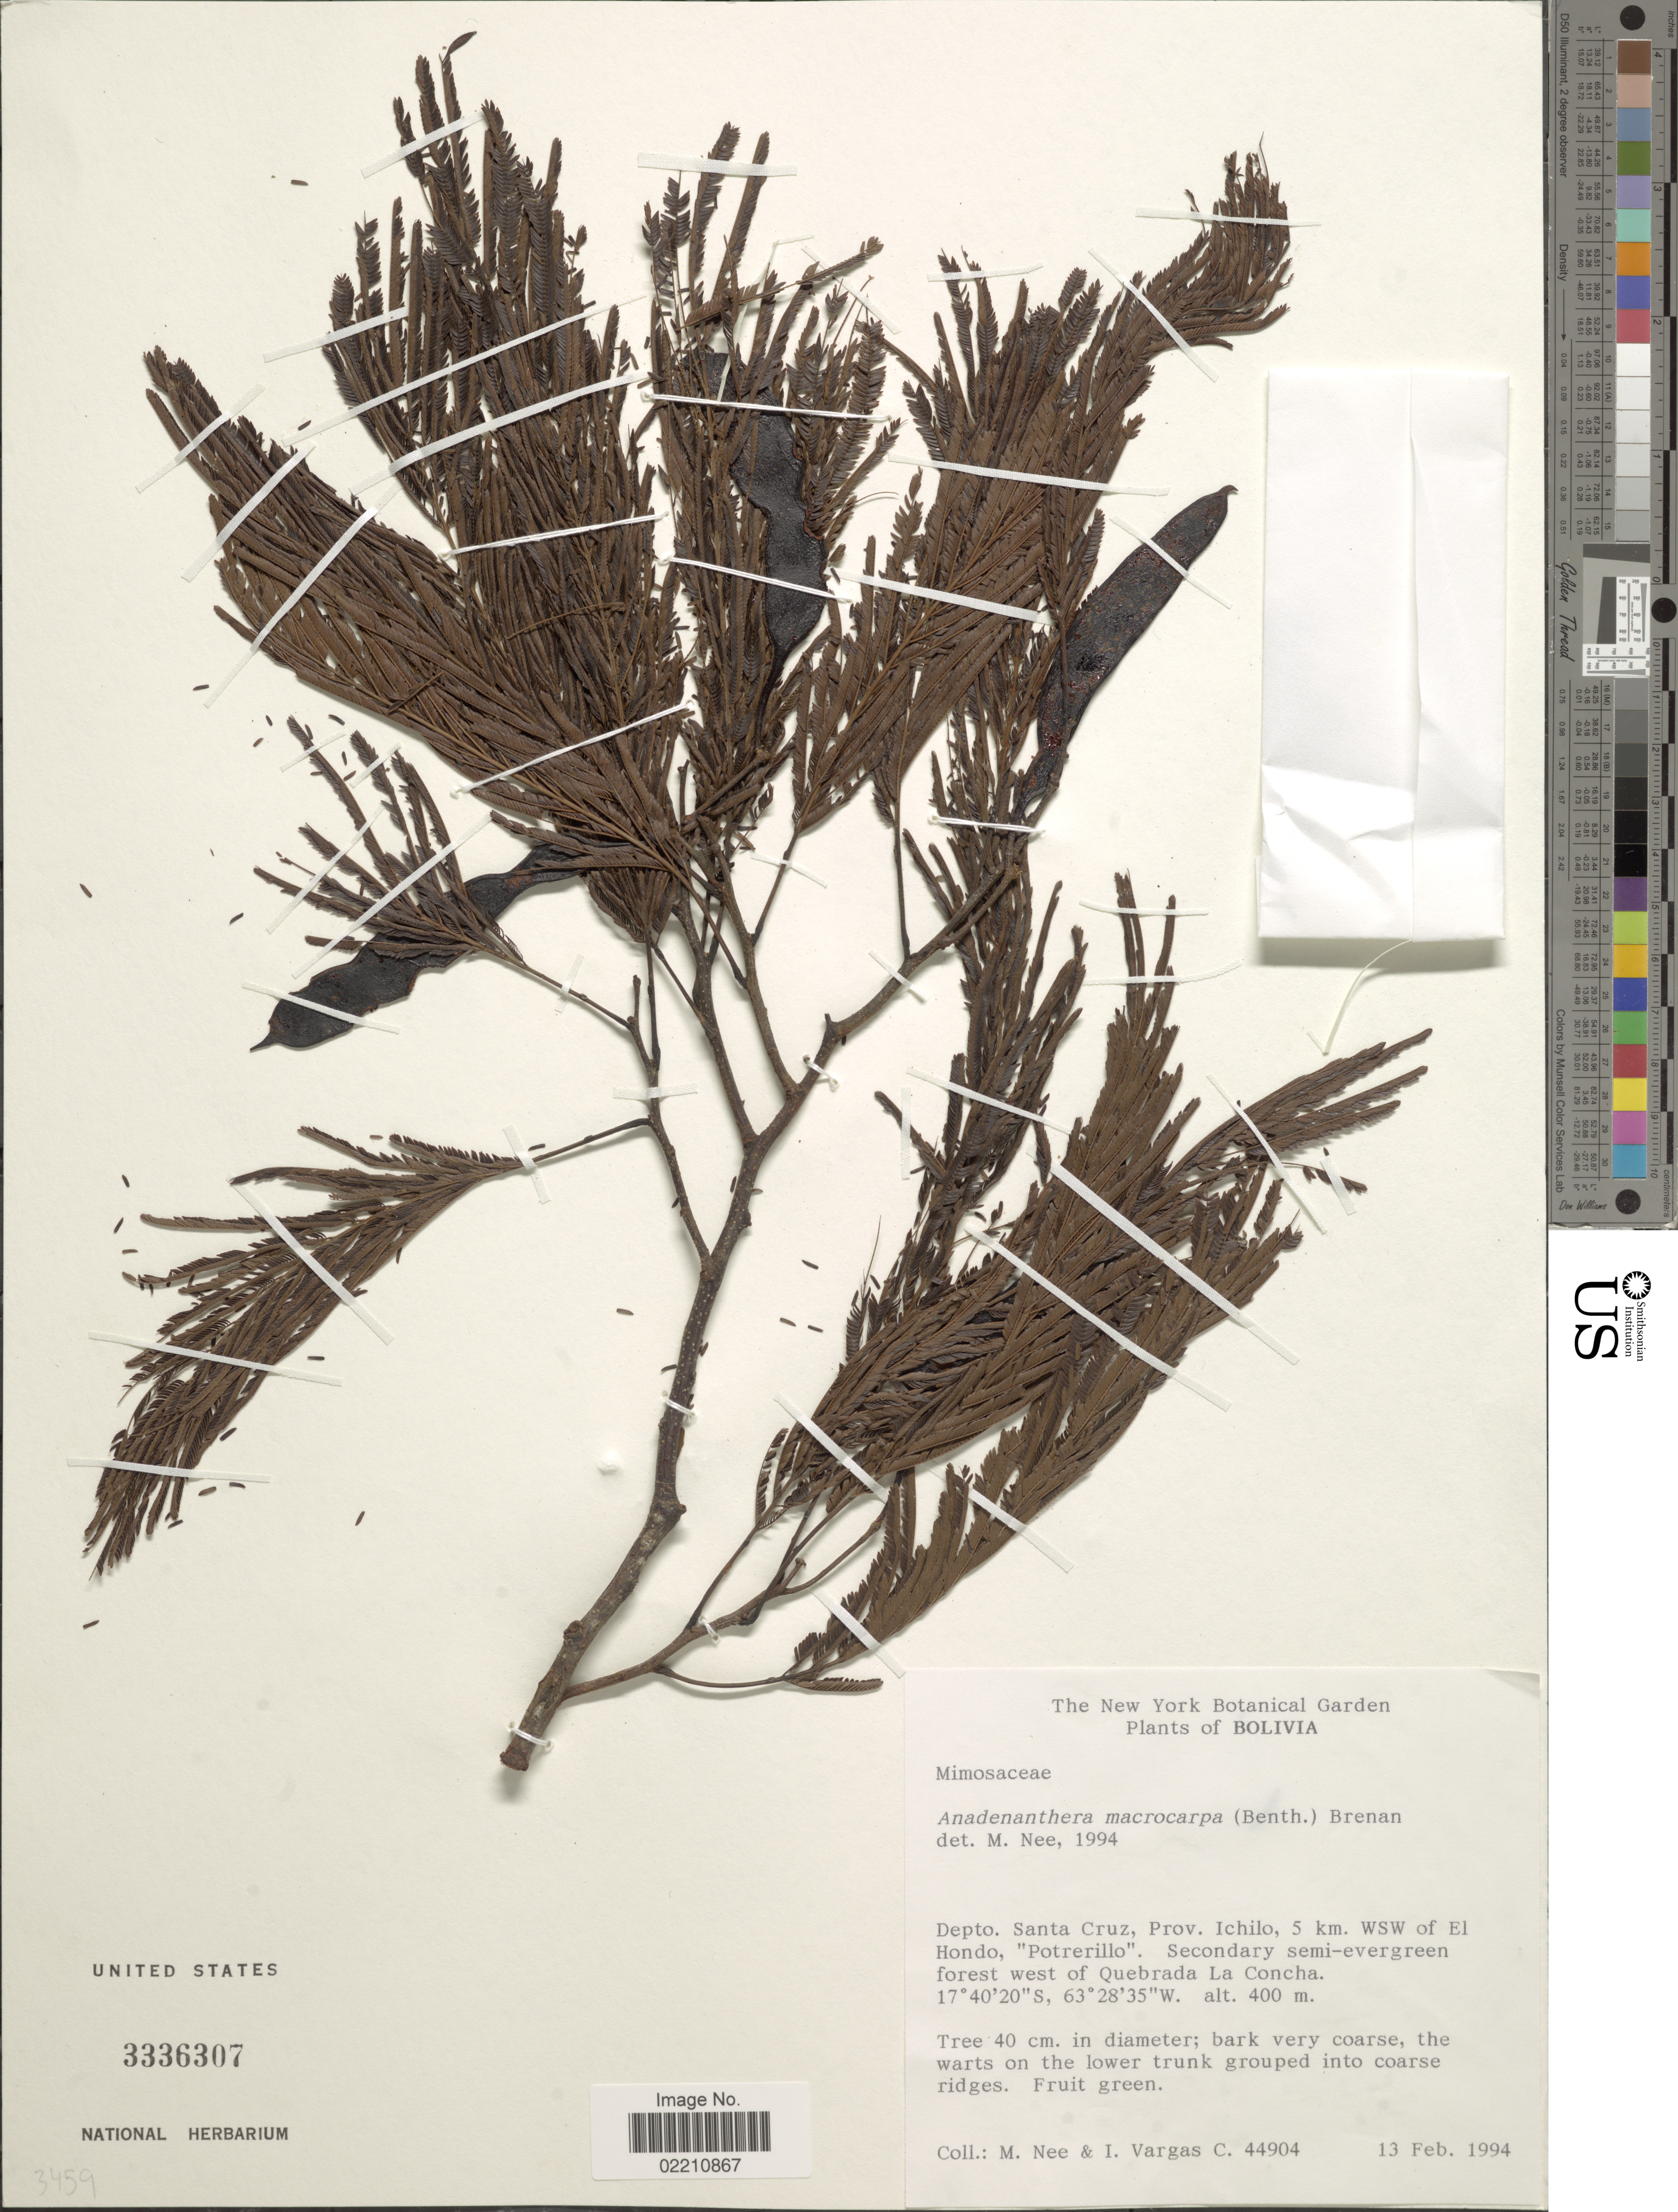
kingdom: Plantae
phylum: Tracheophyta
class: Magnoliopsida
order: Fabales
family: Fabaceae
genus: Anadenanthera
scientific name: Anadenanthera macrocarpa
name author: (Benth.) Brenan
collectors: M. Nee & I. Vargas C.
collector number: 44904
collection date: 1994-02-13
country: Bolivia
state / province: Santa Cruz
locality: Prov. Ichillo, 5 km. WSW of El Hondo, "Potrerillo", secondary semi-evergreen forest west of Quebrada La Concha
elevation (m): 400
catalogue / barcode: US 3336307